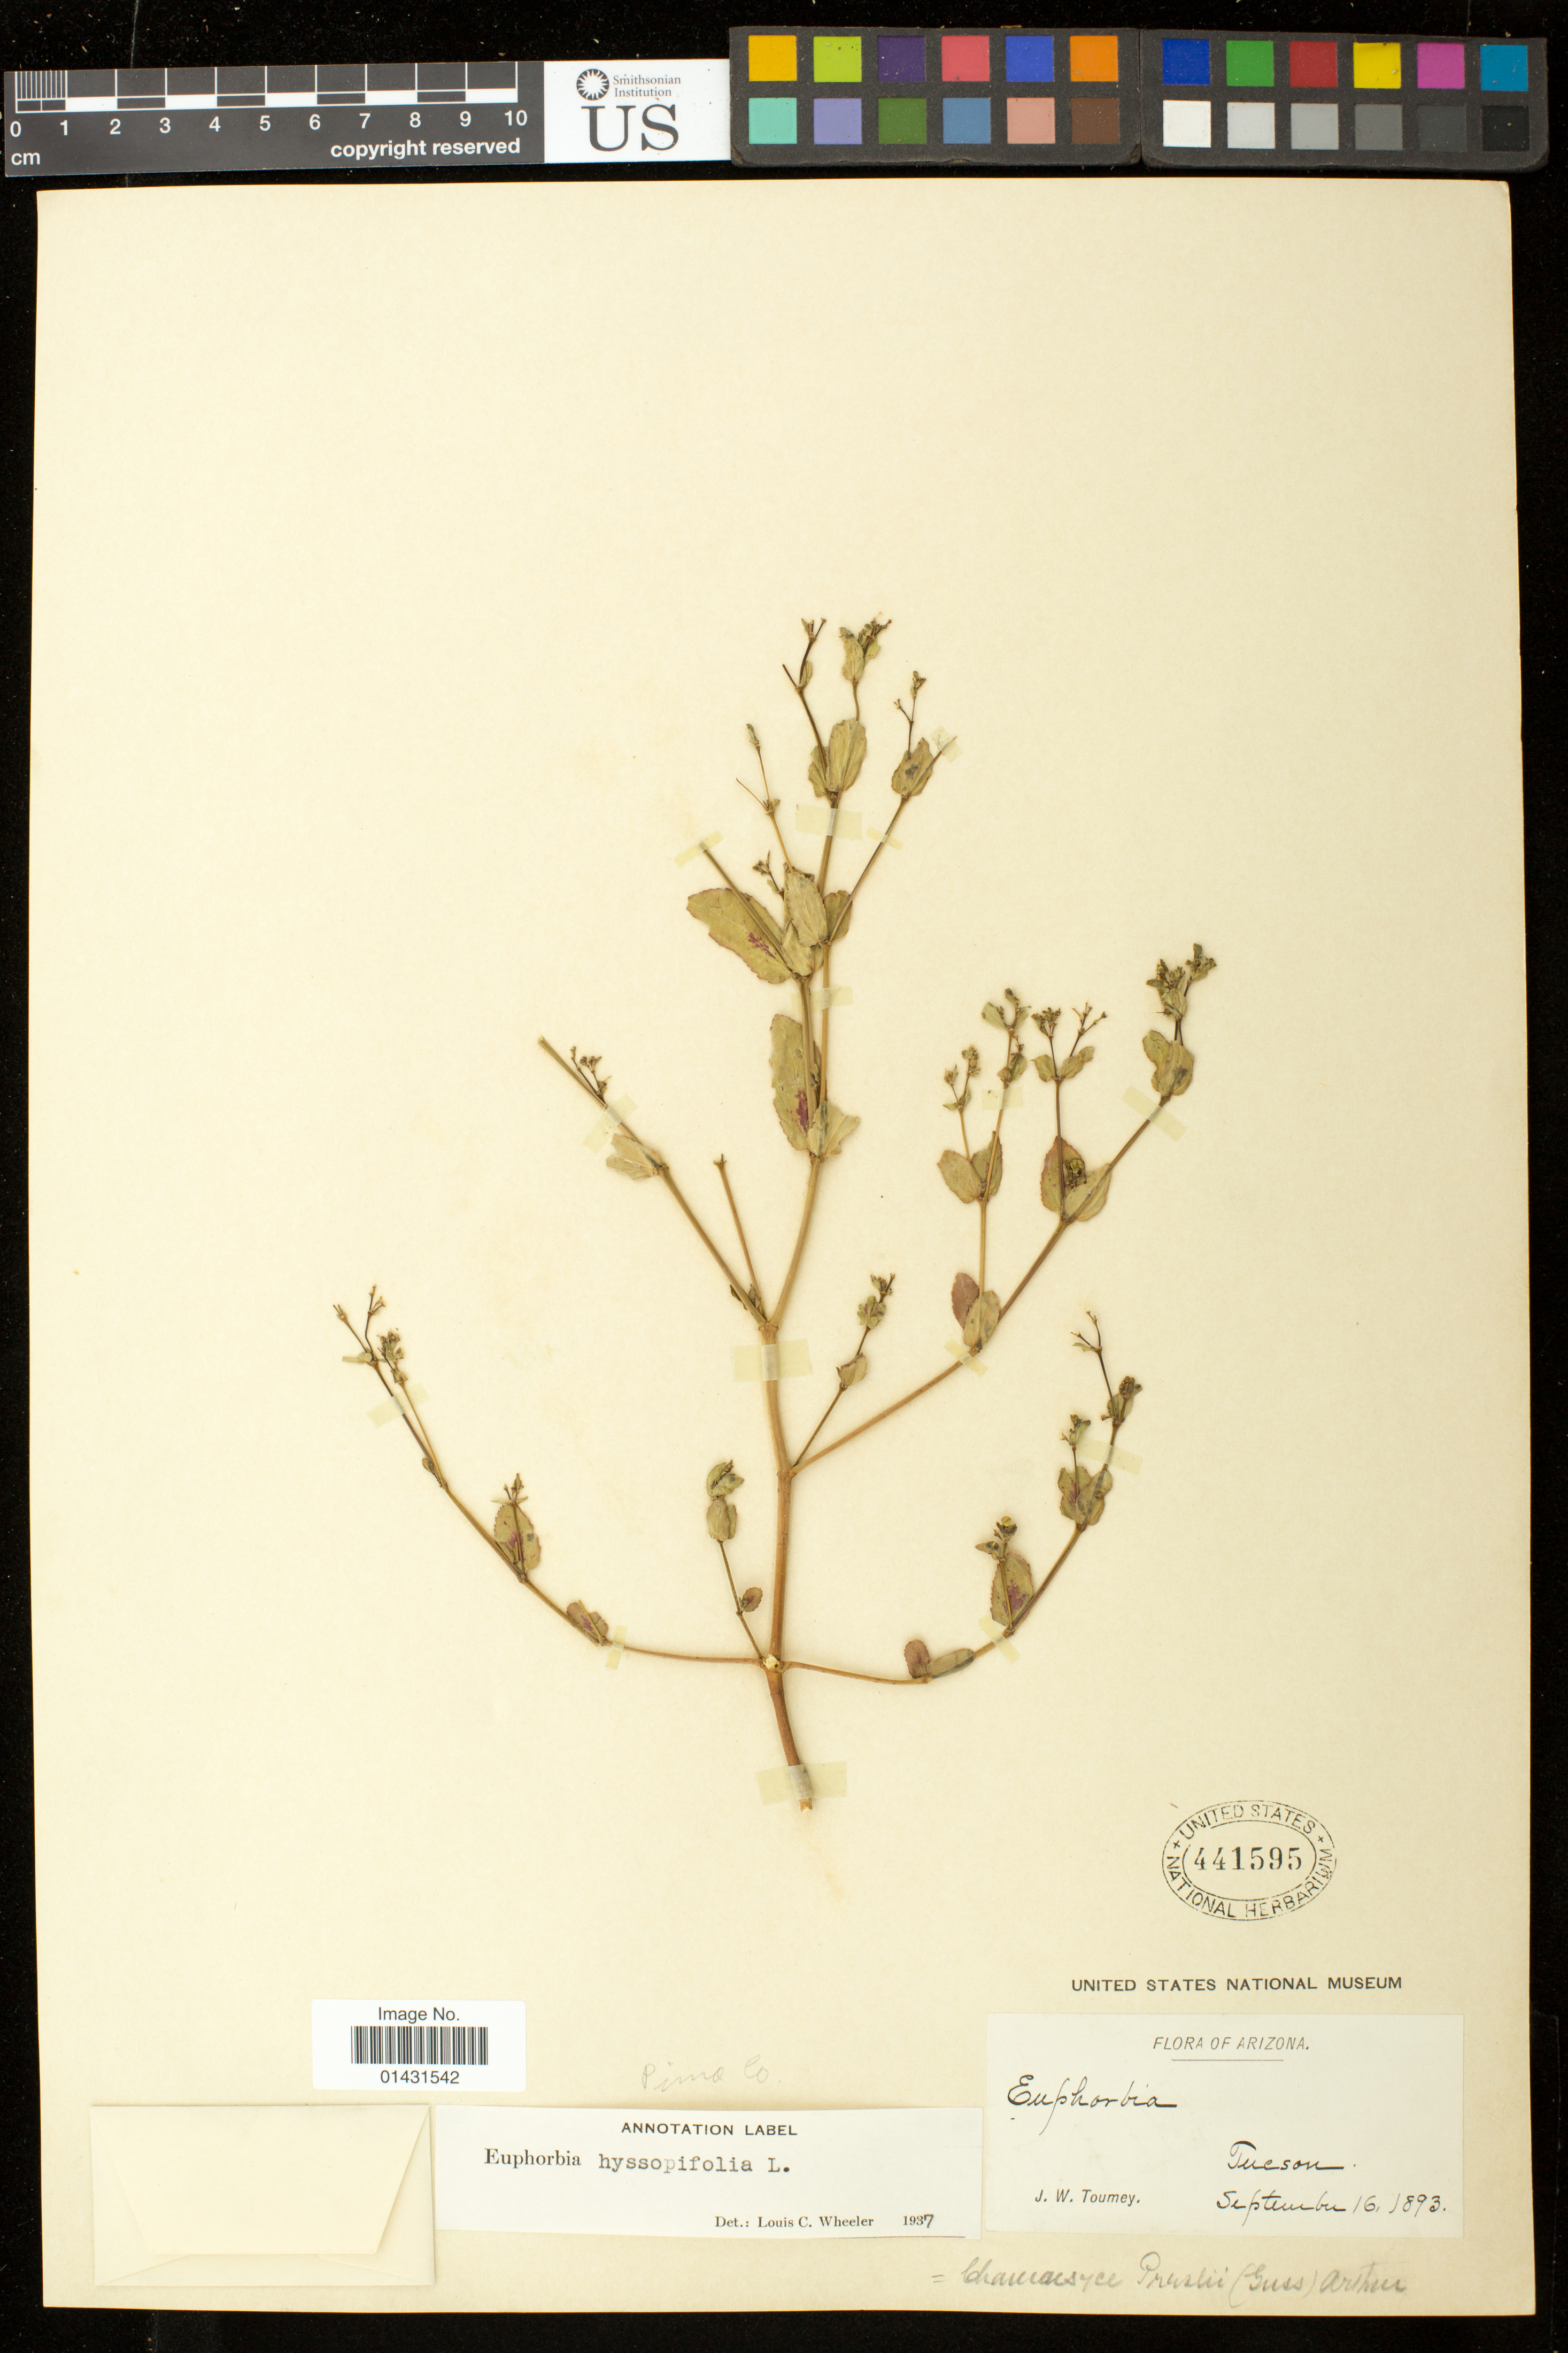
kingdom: Plantae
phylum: Tracheophyta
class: Magnoliopsida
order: Malpighiales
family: Euphorbiaceae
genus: Euphorbia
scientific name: Euphorbia hyssopifolia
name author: L.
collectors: J. W. Toumey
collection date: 1893-09-16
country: United States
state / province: Arizona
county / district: Pima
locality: Tucson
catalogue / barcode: US 441595